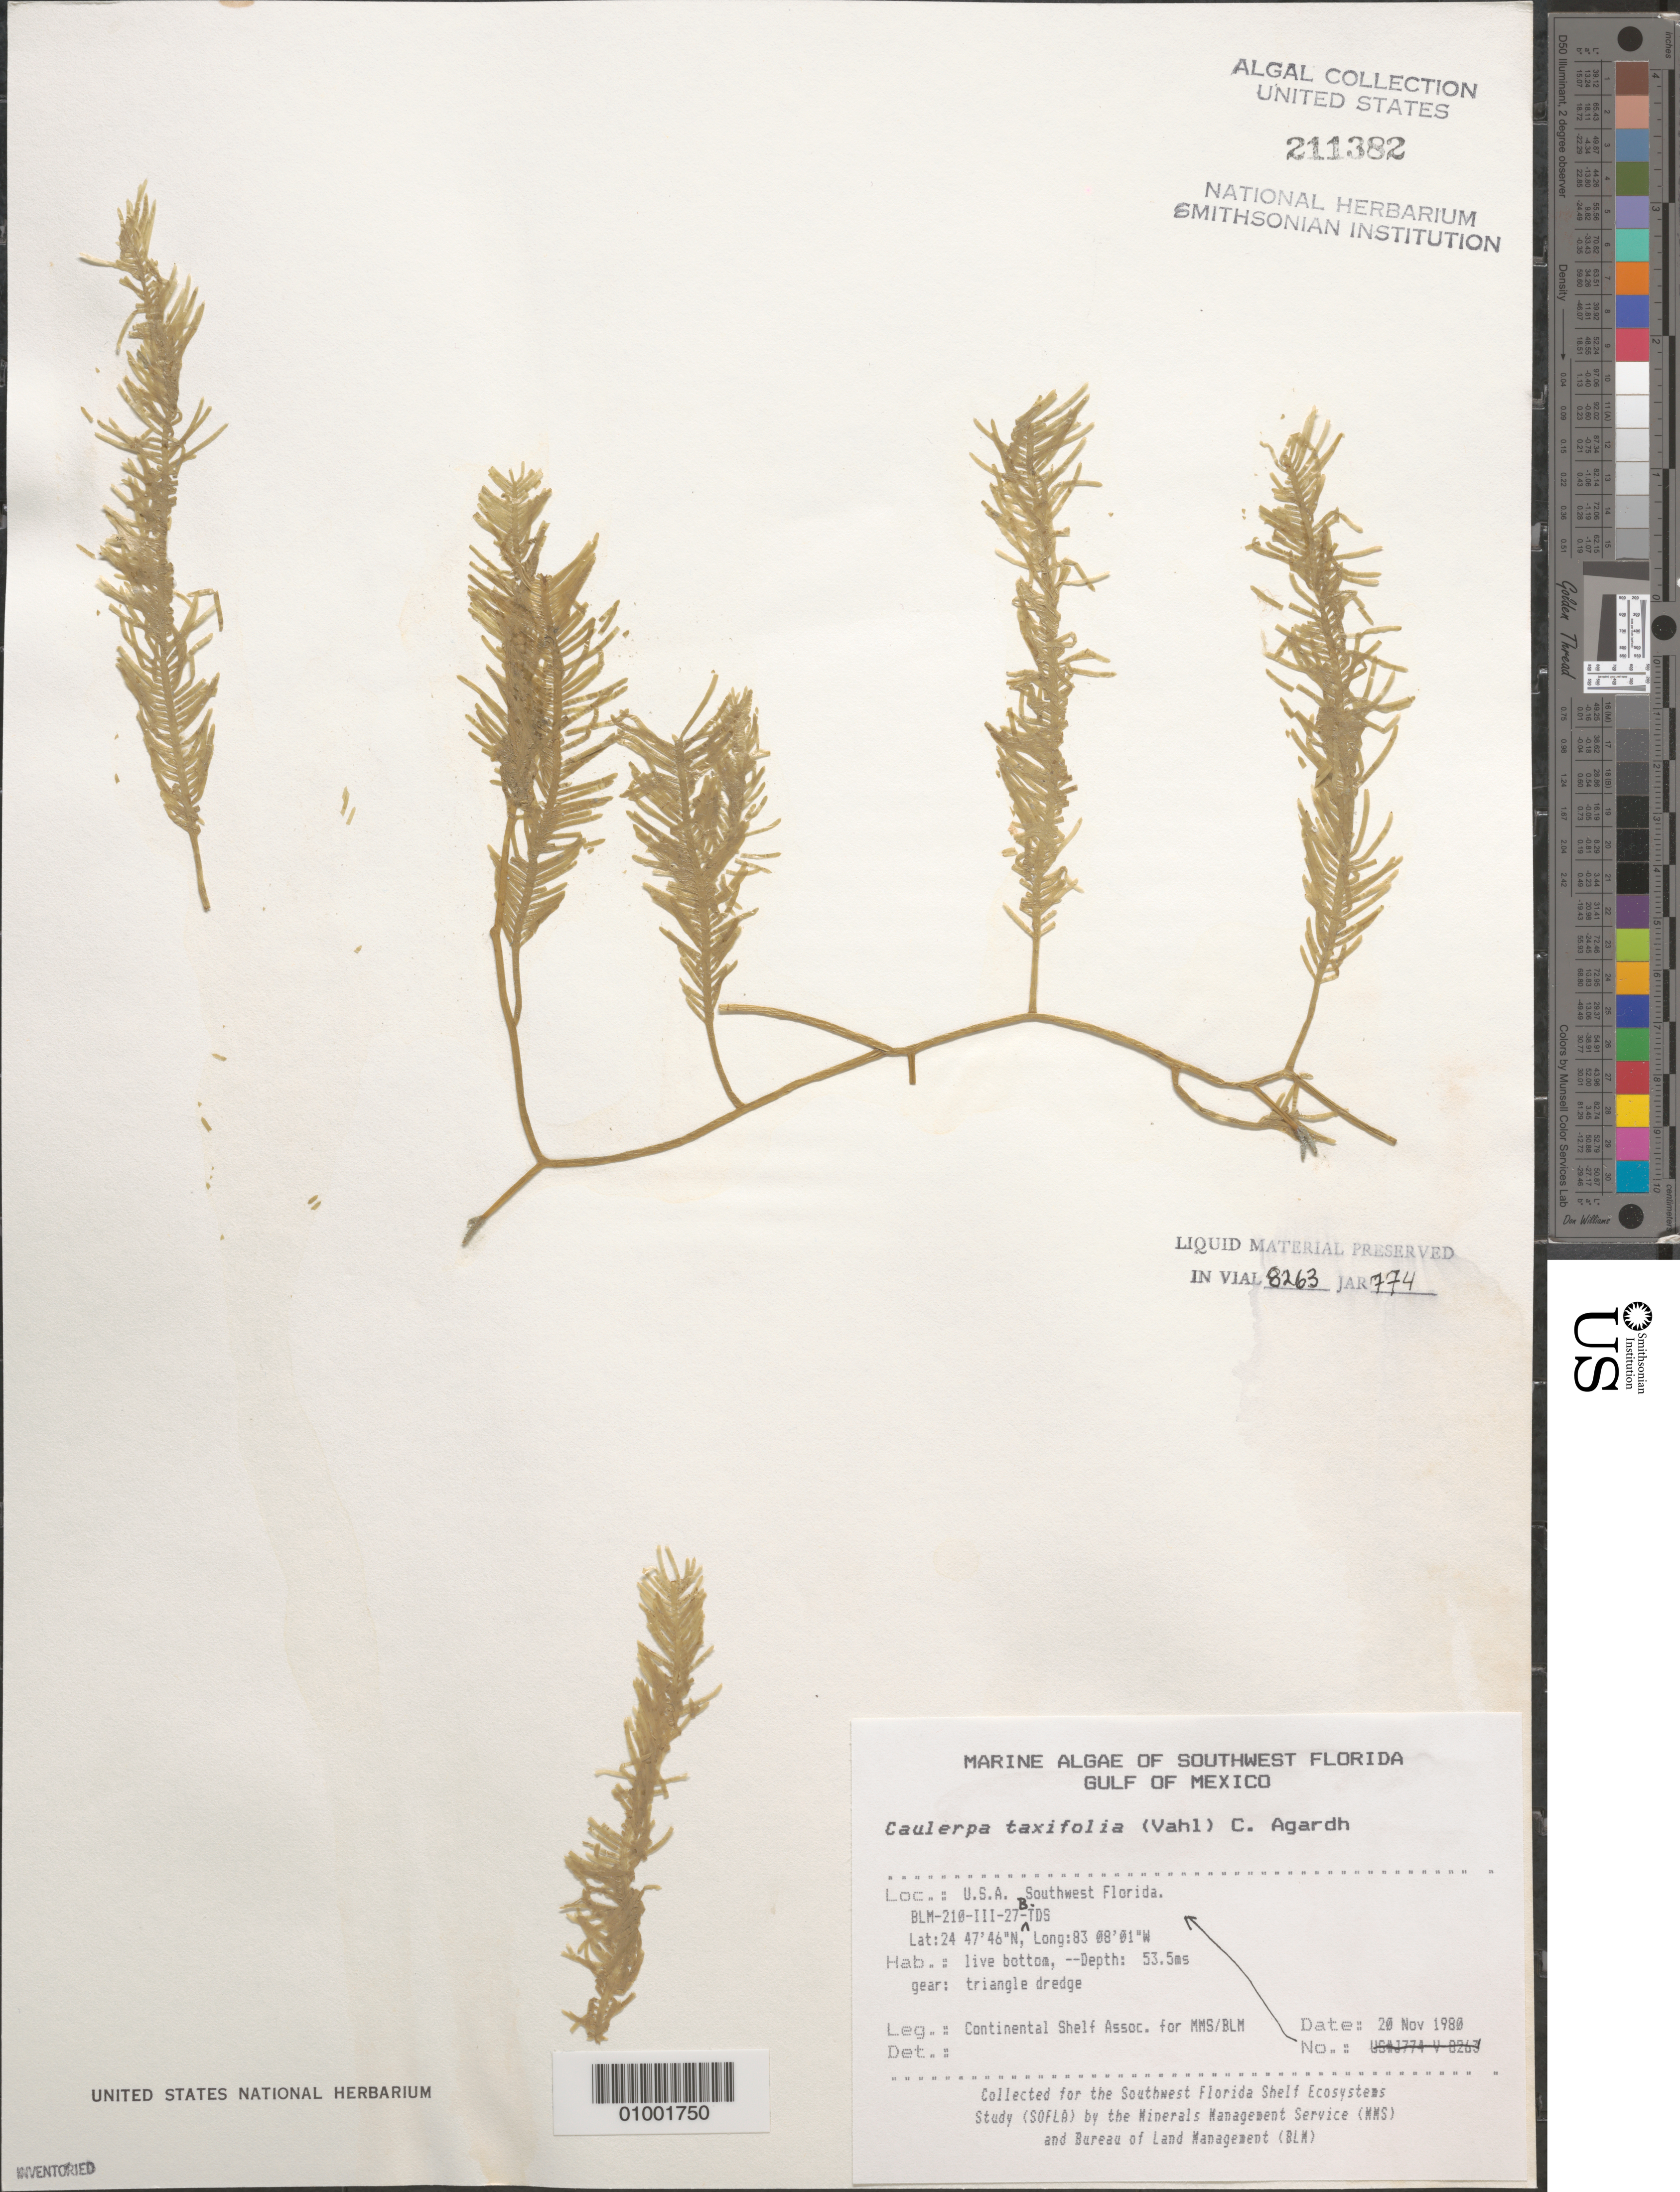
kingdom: Plantae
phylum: Chlorophyta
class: Ulvophyceae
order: Bryopsidales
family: Caulerpaceae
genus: Caulerpa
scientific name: Caulerpa taxifolia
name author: (M. Vahl) C. Agardh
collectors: Continental Shelf Associates for the MMS/BLM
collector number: BLM-210-III-27-B-TDS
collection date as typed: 20 Nov 1980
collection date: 1980-11-20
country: United States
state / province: Florida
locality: Gulf of Mexico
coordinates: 24 47'46"N, 83 08'01"W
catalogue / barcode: US 211382